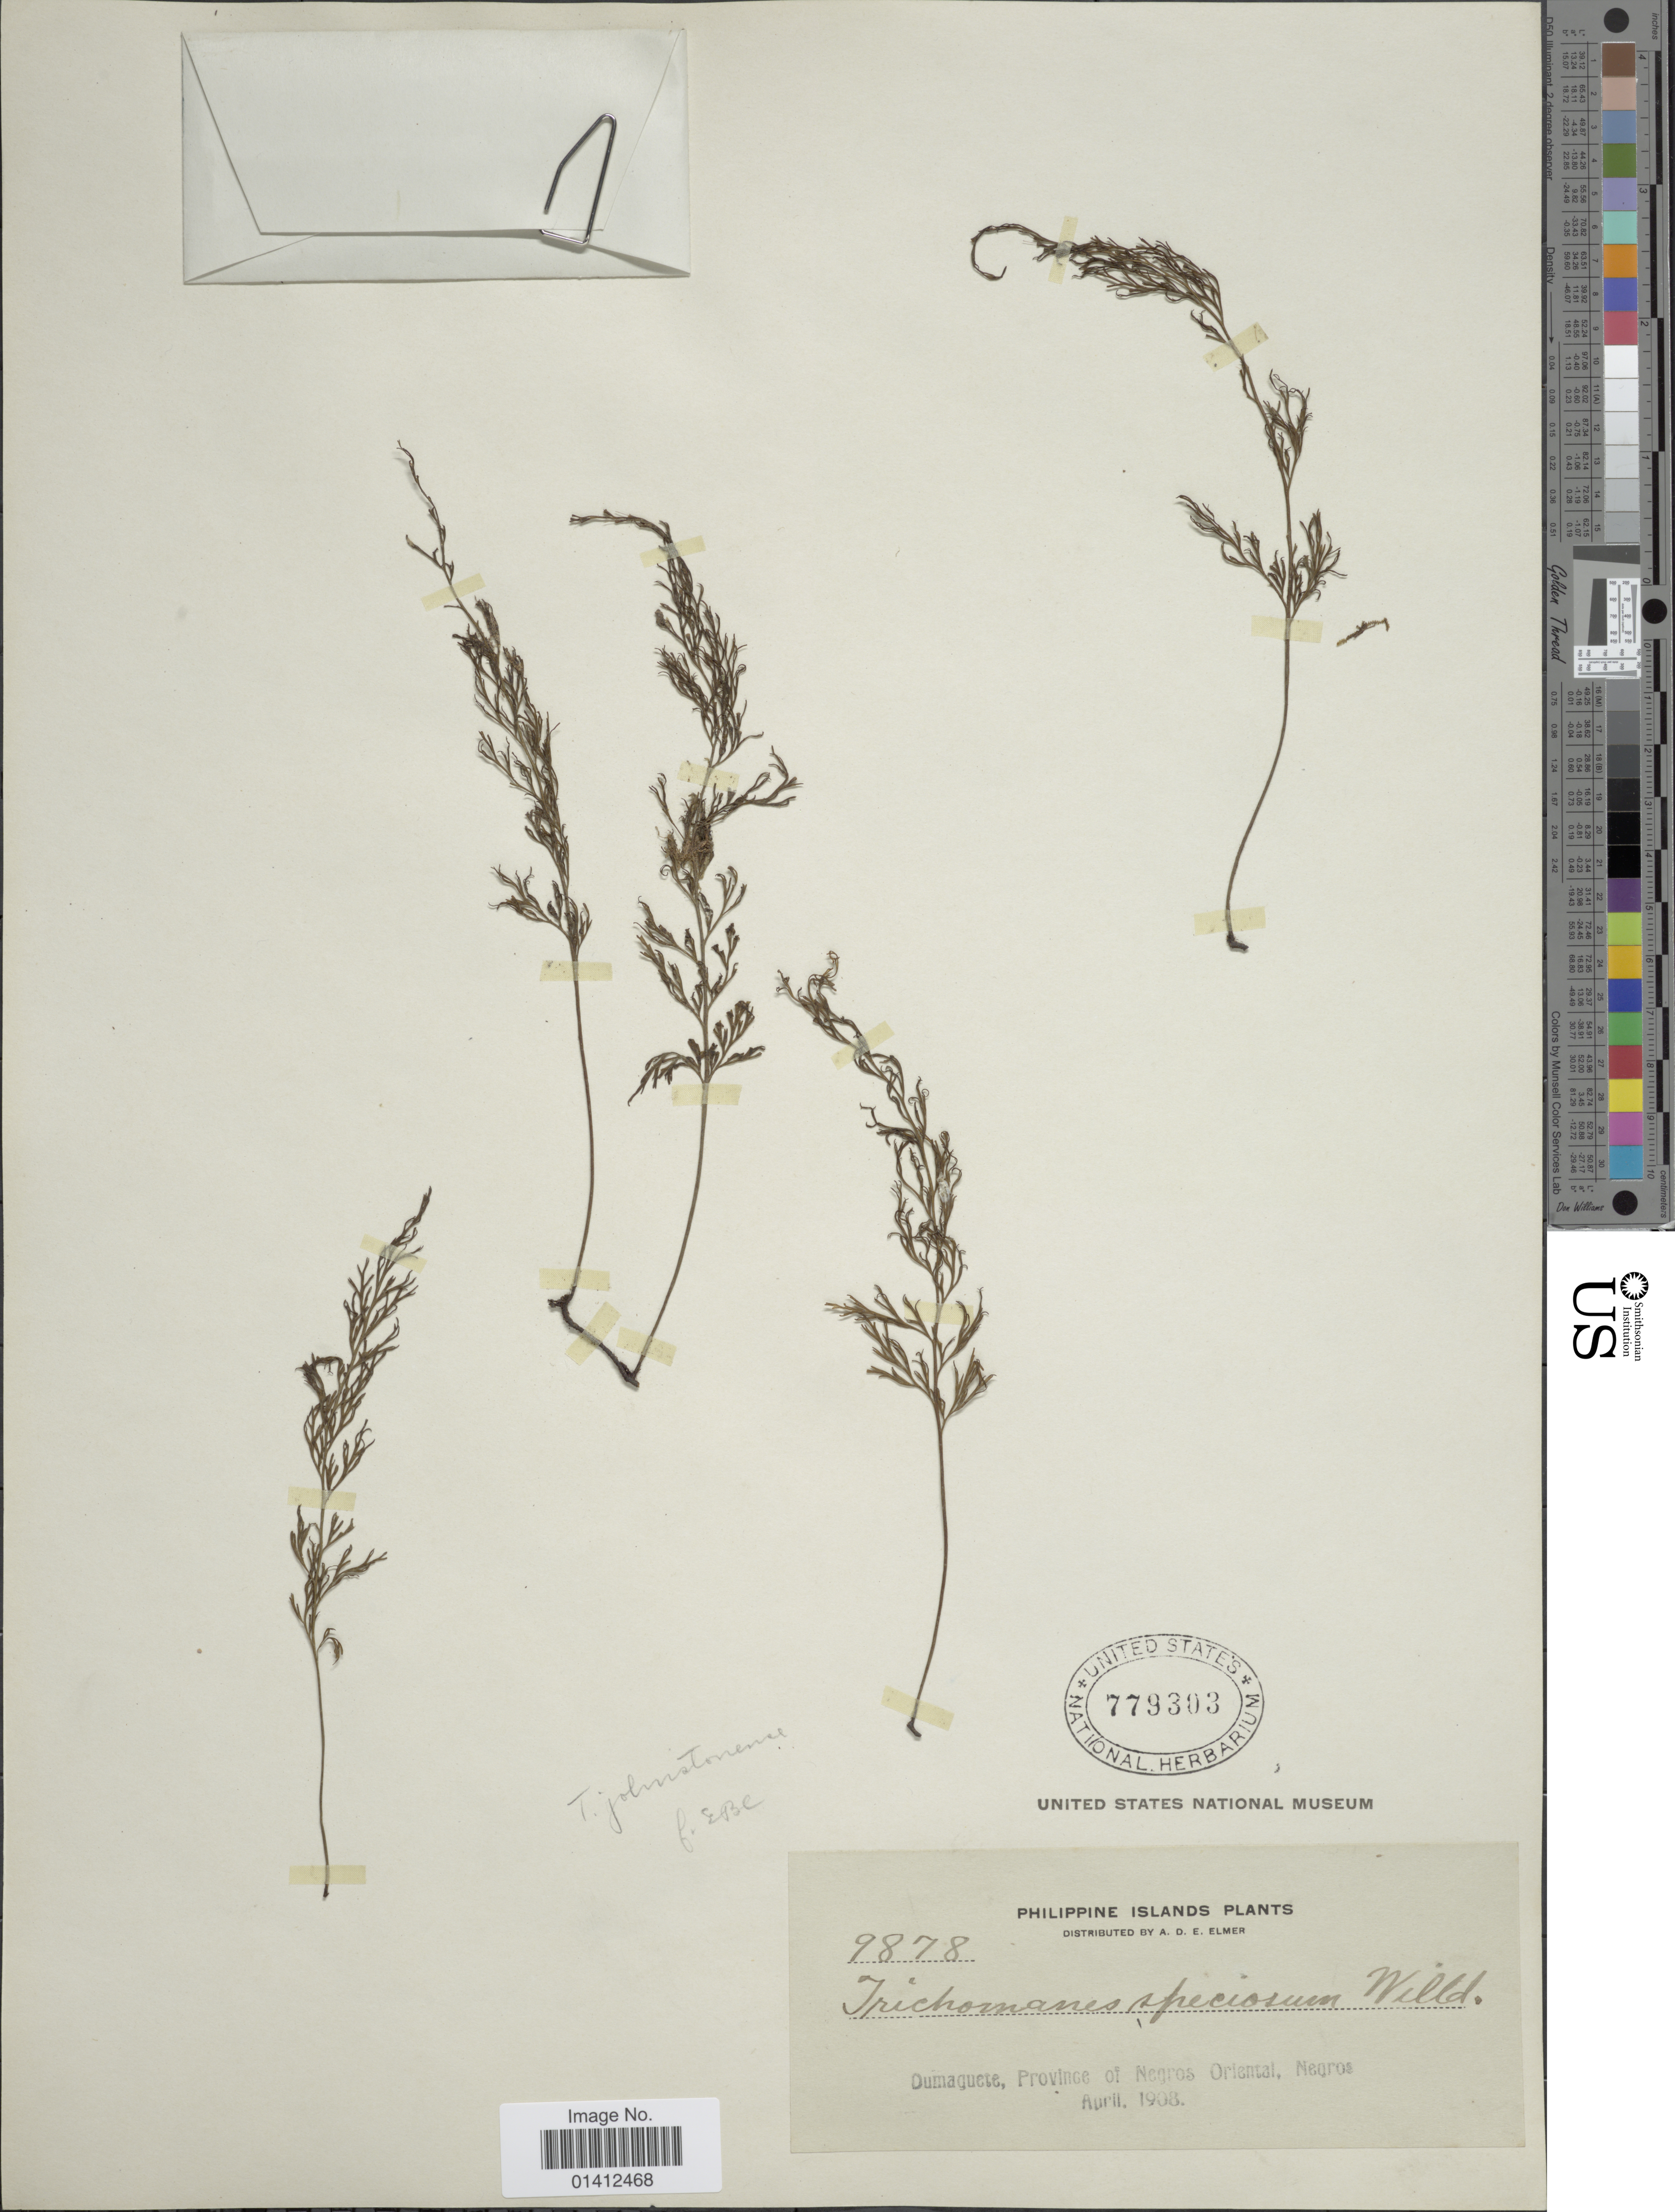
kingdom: Plantae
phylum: Tracheophyta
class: Polypodiopsida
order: Hymenophyllales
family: Hymenophyllaceae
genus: Vandenboschia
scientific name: Vandenboschia johnstonensis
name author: (Bailey) Copel.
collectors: A. D. E. Elmer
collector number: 9878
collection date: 1908-04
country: Philippines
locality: Dumaguete, Province of Negros Oriental, negros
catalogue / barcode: US 779303